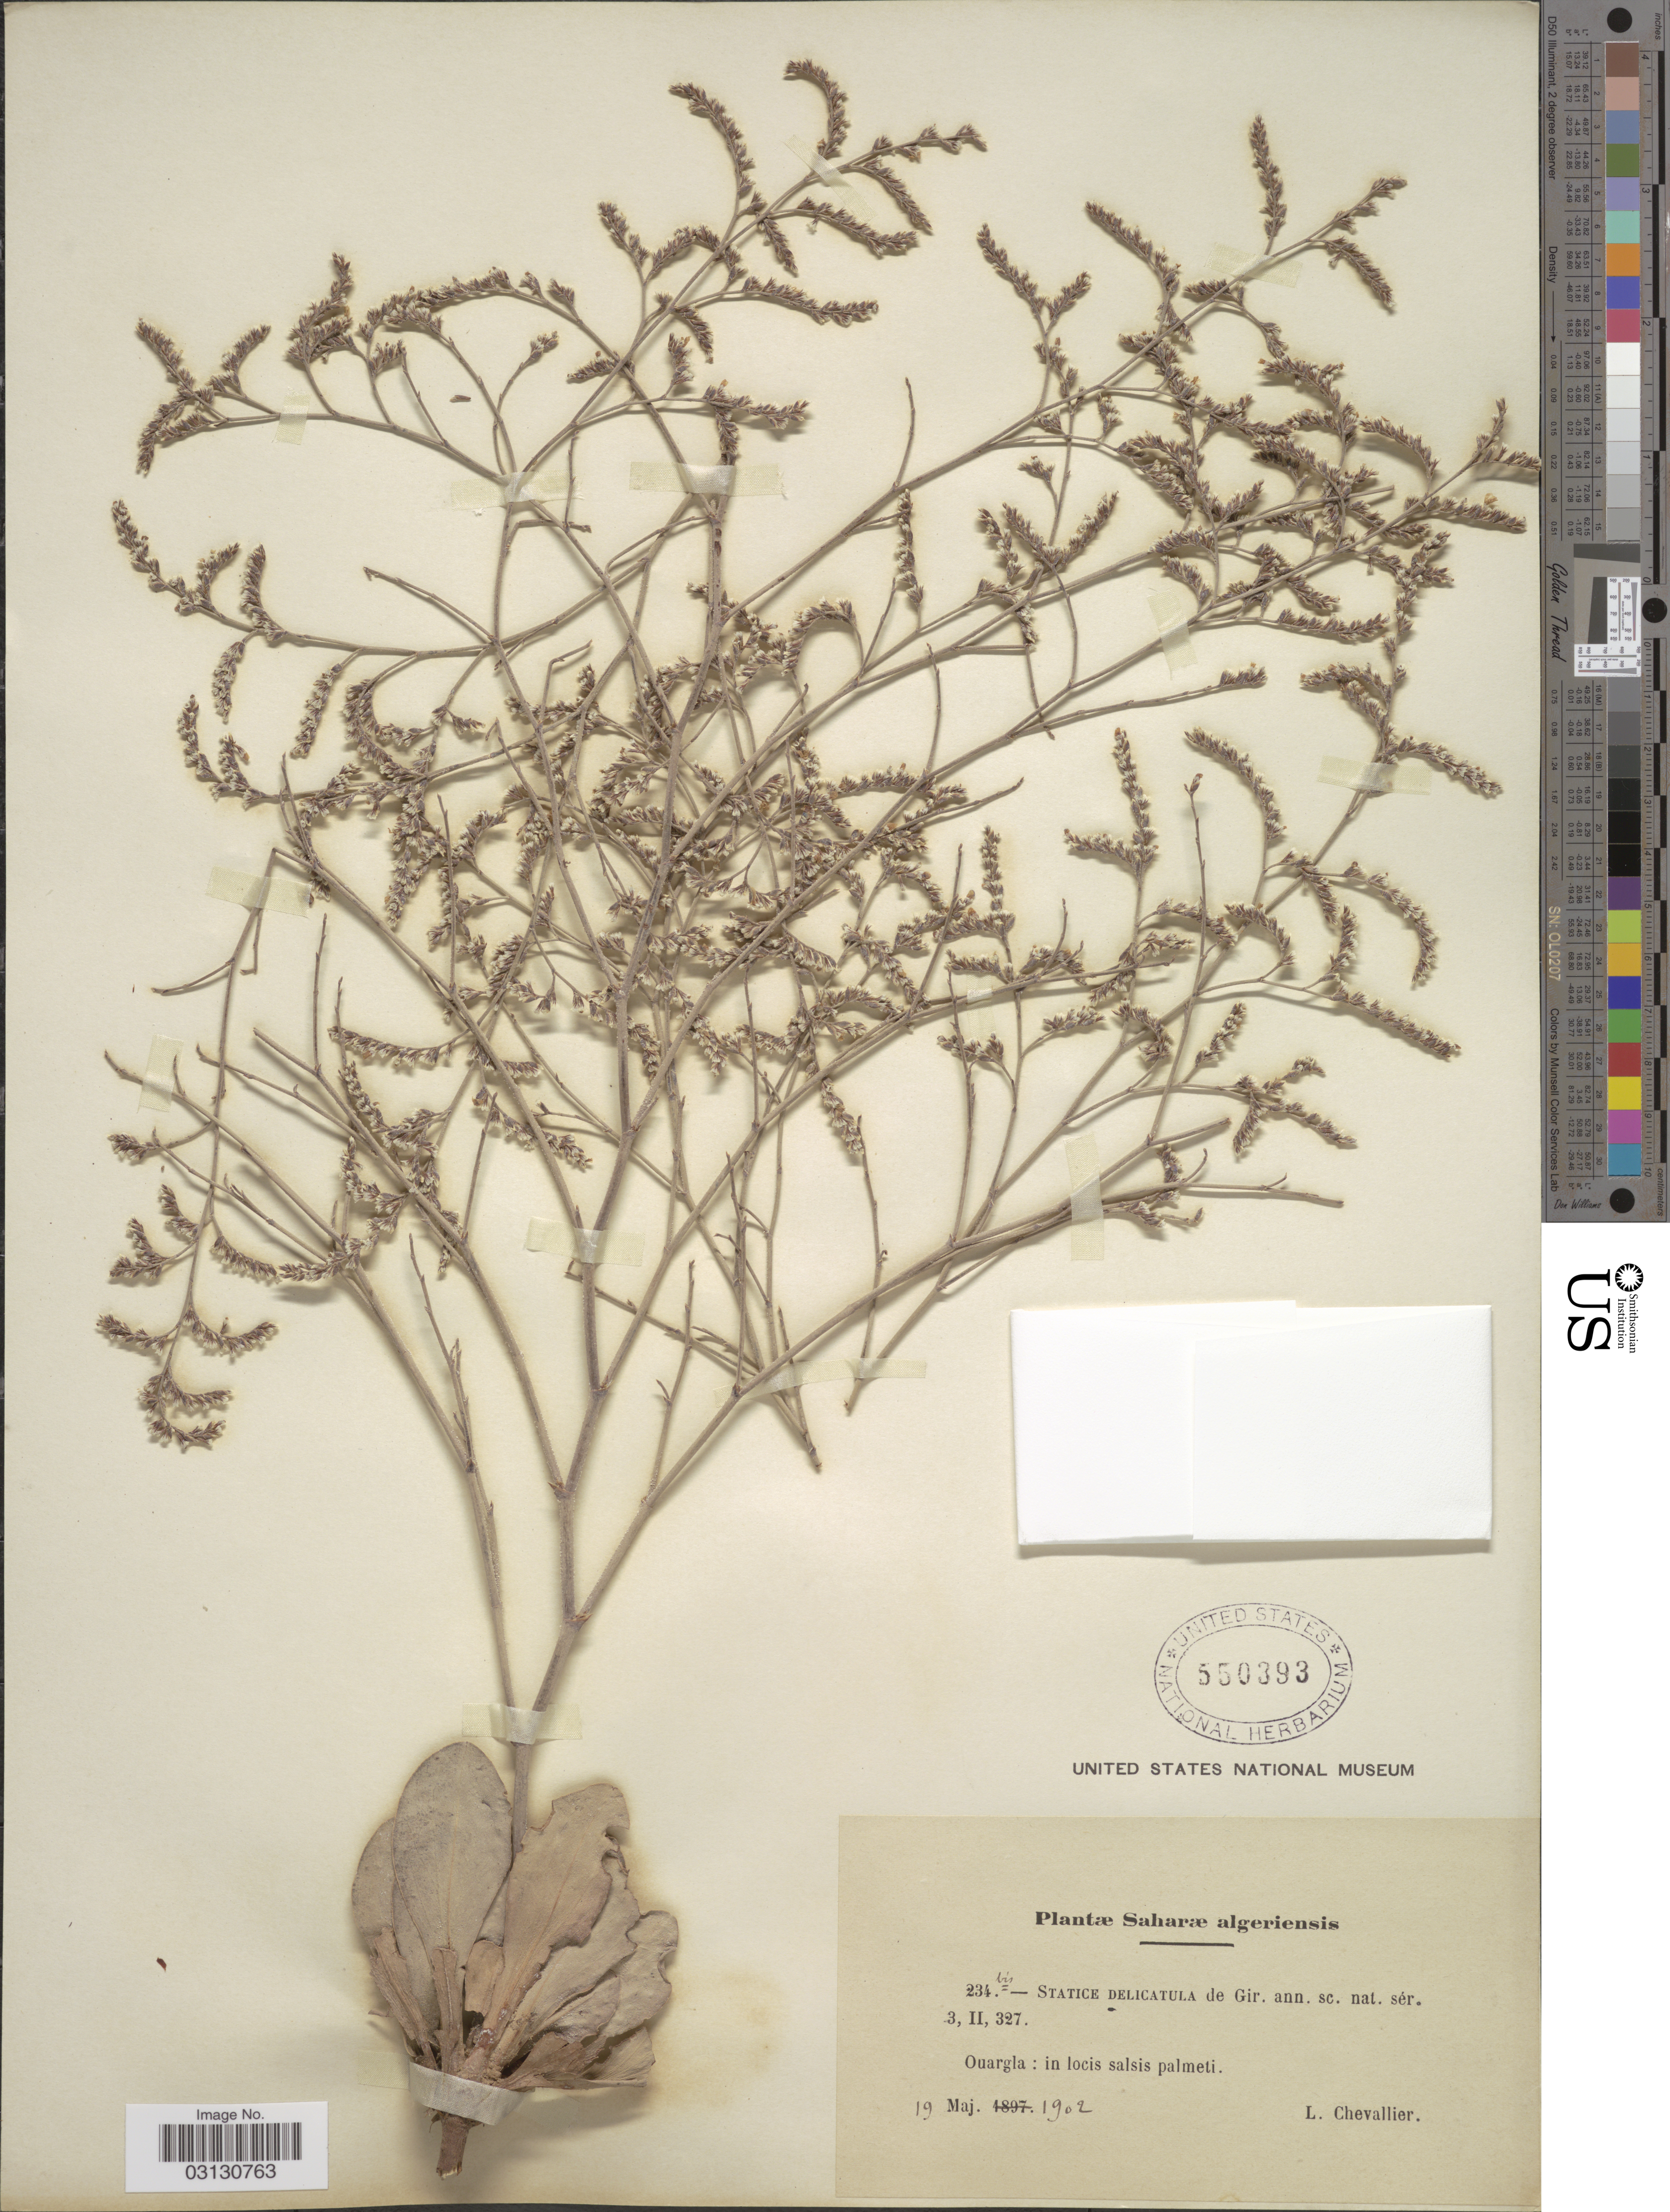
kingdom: Plantae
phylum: Tracheophyta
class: Magnoliopsida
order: Caryophyllales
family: Plumbaginaceae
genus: Limonium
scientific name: Limonium delicatulum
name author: (Girard) Kuntze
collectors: L. Chevallier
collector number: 234bis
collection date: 1902-05-19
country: Algeria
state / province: Ouargla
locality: Saharæ algeriensis, Ouargla: in locis salsis palmeti.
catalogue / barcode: US 550393